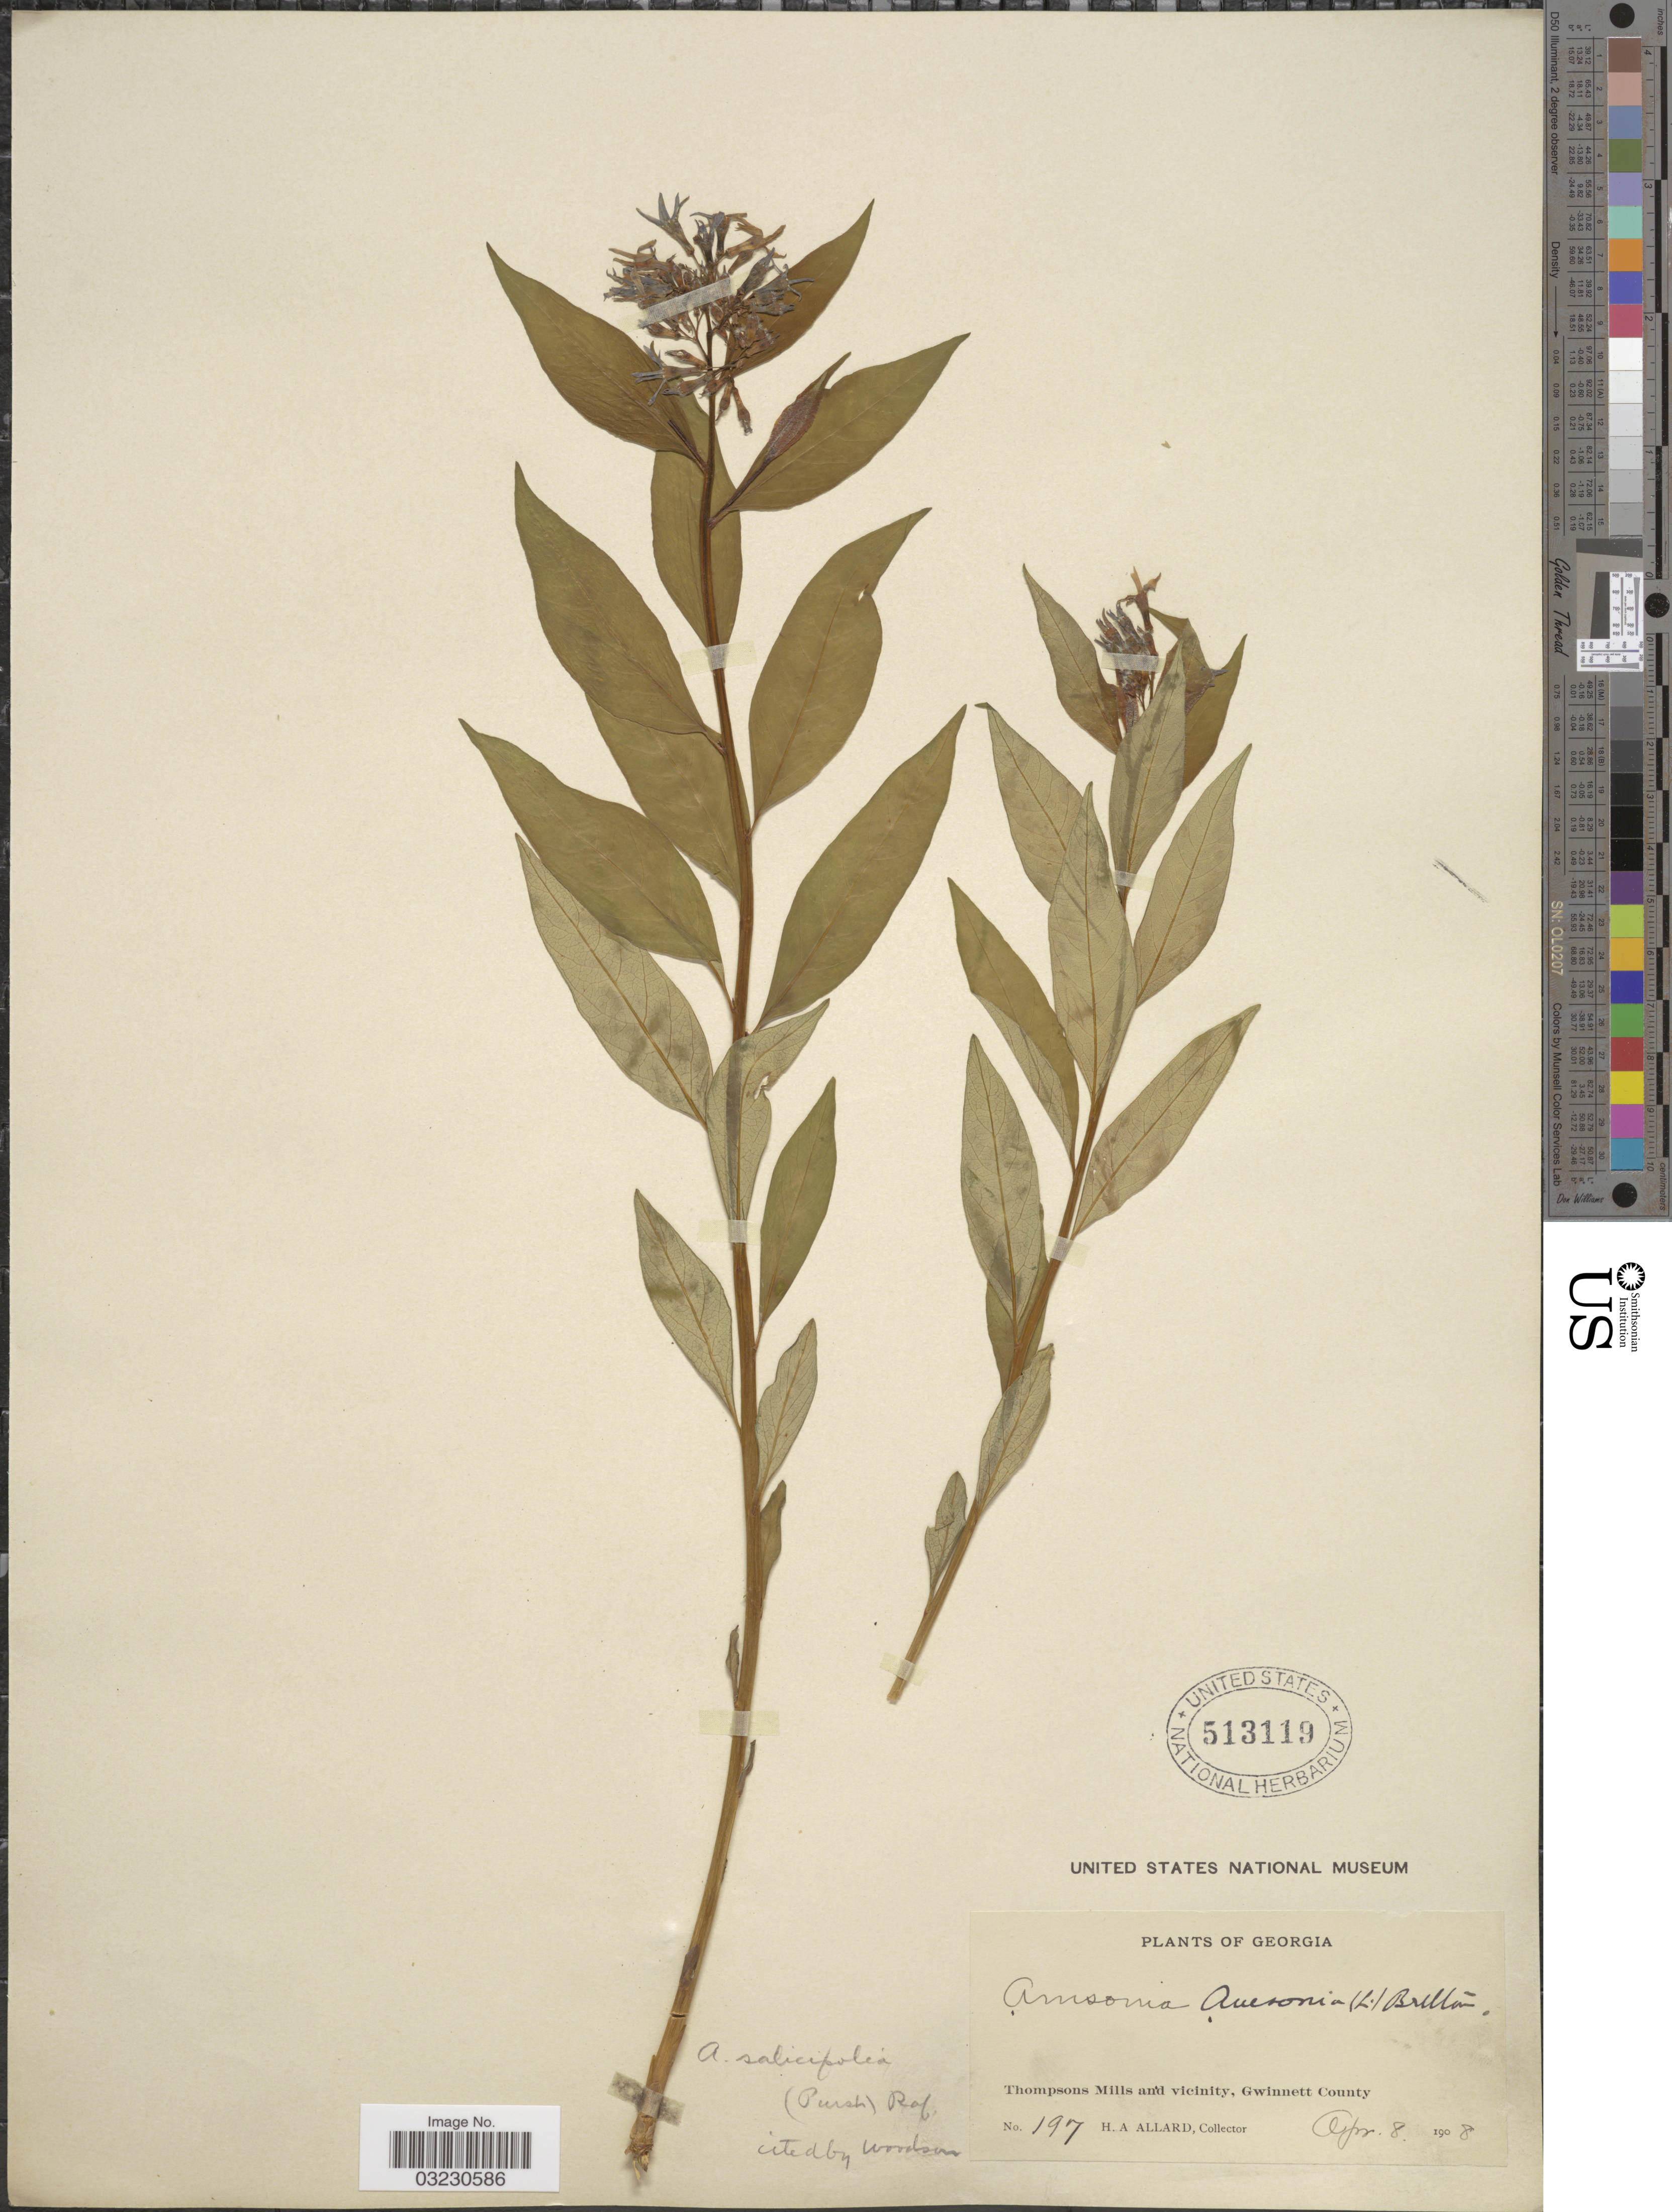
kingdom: Plantae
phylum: Tracheophyta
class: Magnoliopsida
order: Gentianales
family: Apocynaceae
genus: Amsonia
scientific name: Amsonia tabernaemontana var. salicifolia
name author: (Pursh) Woodson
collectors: H. A. Allard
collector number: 197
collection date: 1908-04-08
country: United States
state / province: Georgia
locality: Thompsons Mills and vicinity, Gwinnett County.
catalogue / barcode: US 513119